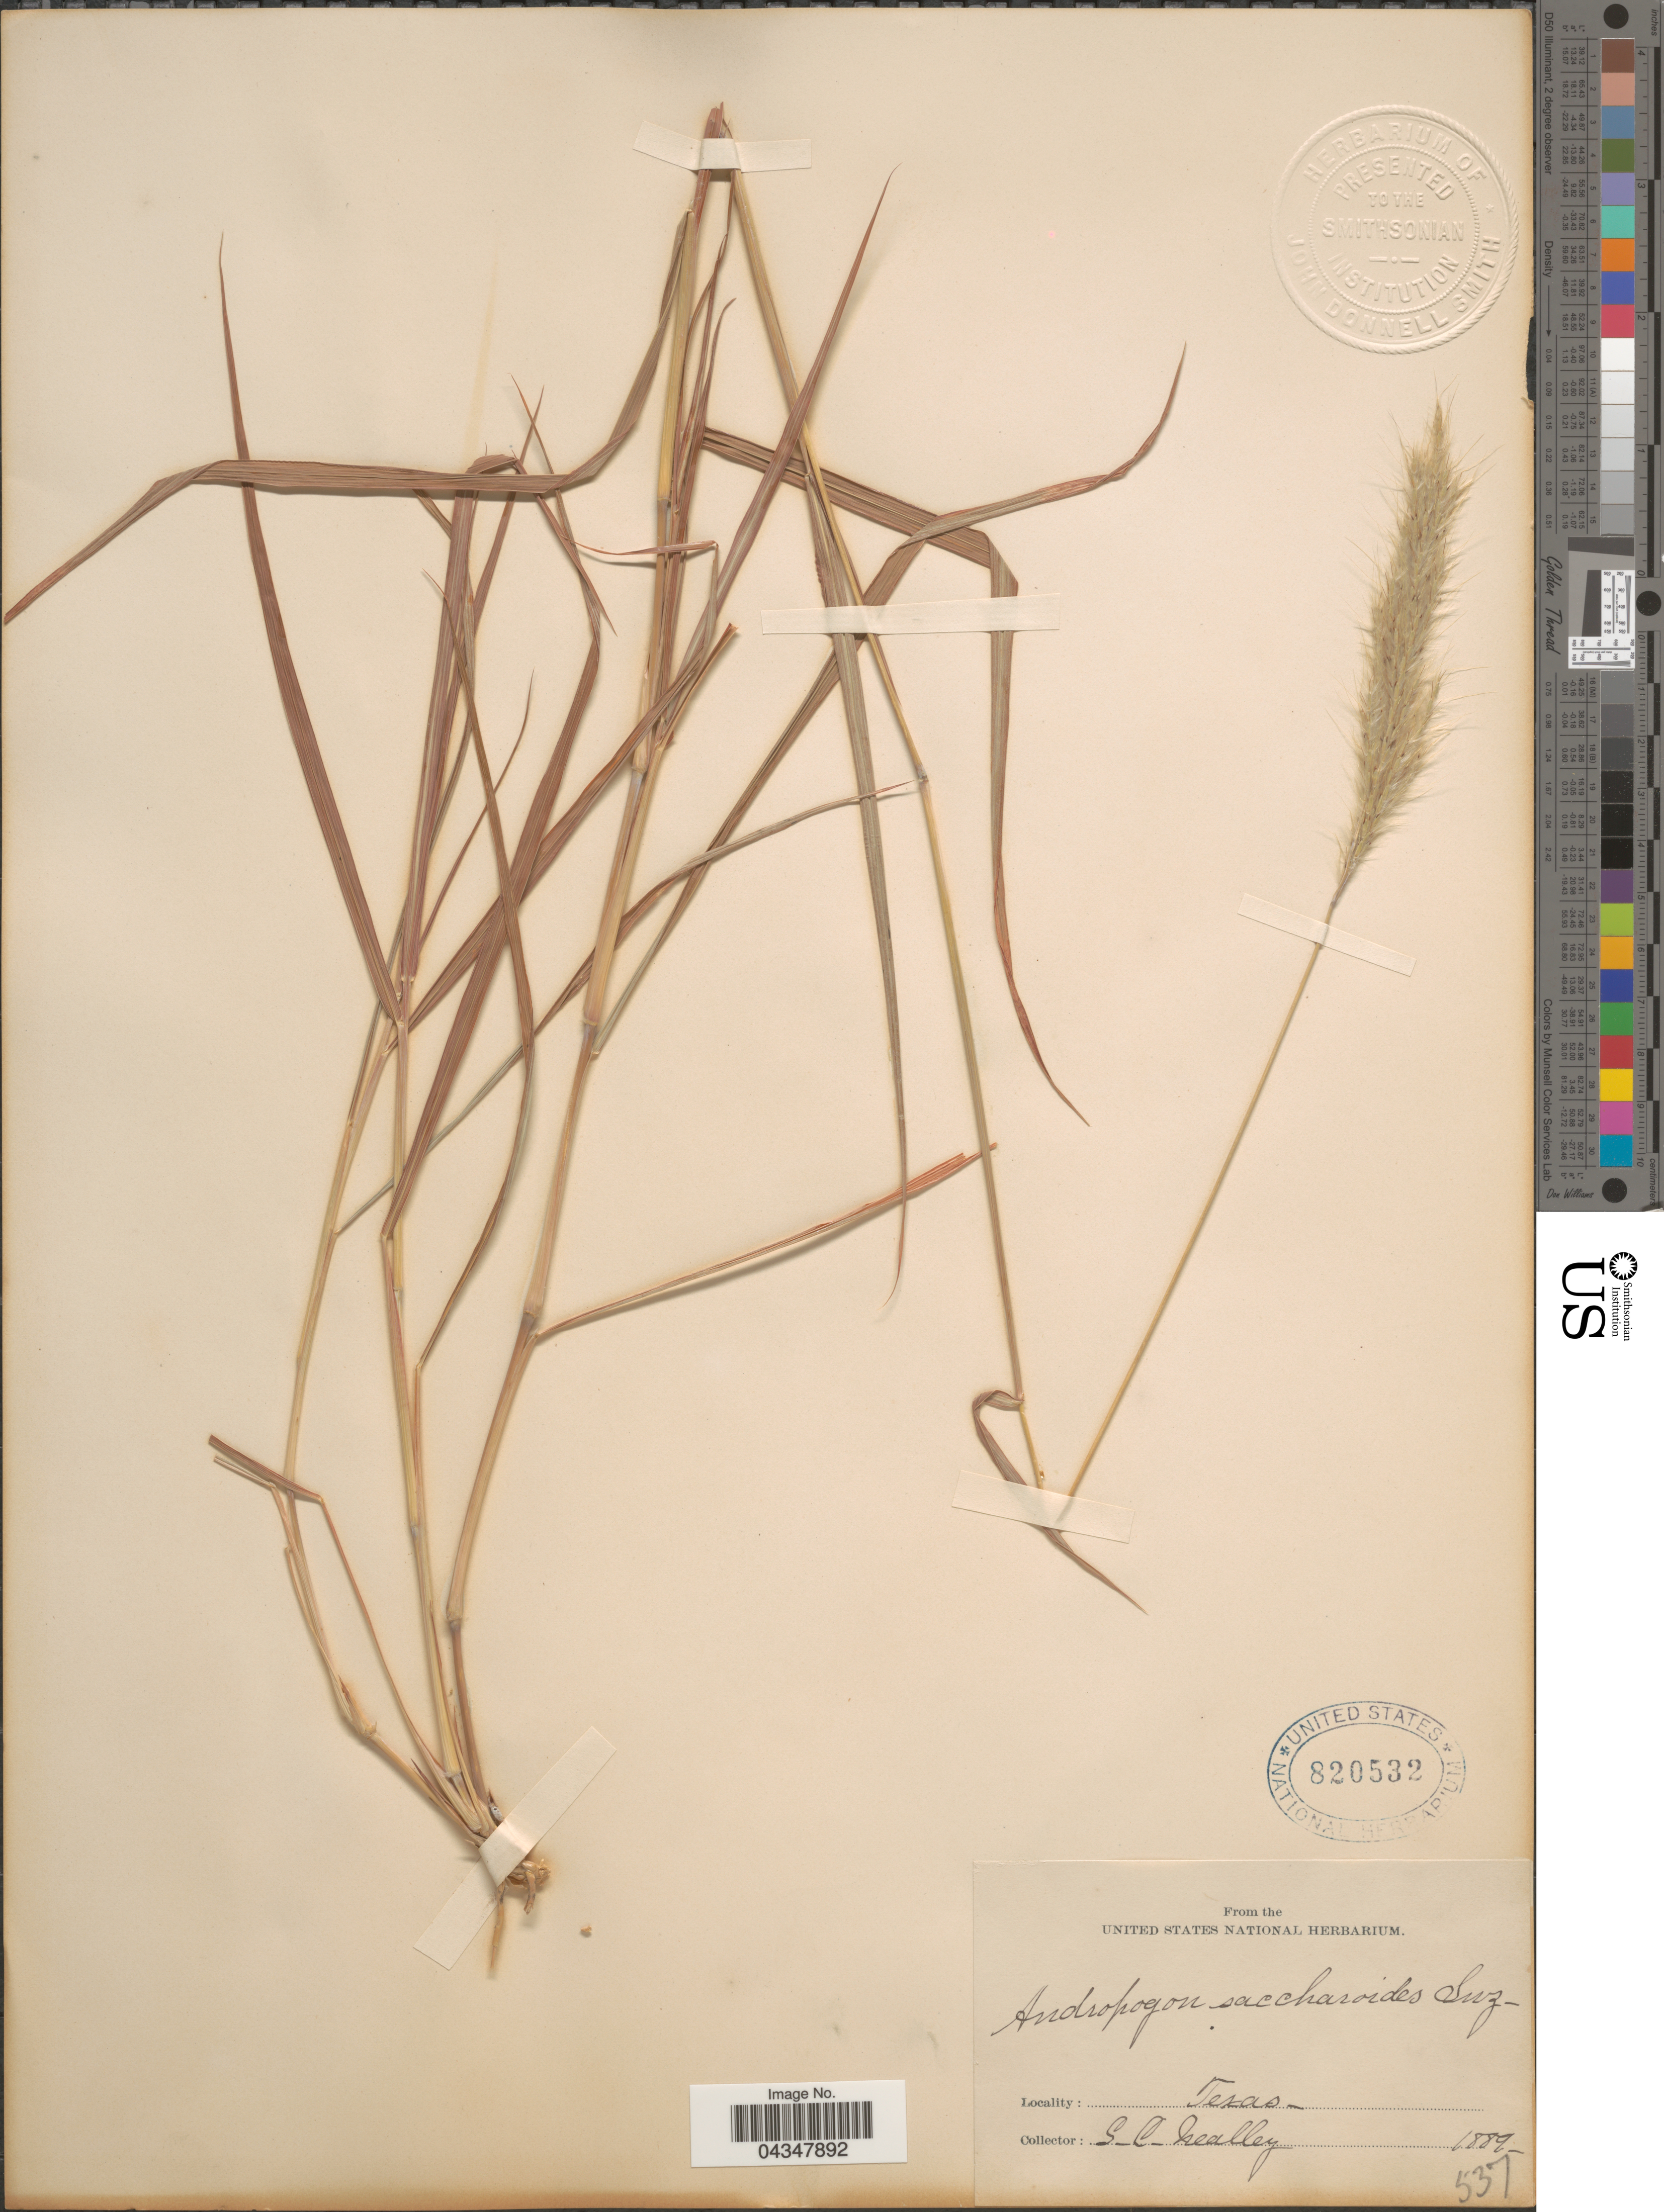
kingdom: Plantae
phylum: Tracheophyta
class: Liliopsida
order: Poales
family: Poaceae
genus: Bothriochloa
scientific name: Bothriochloa saccharoides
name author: (Sw.) Rydb.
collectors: G. C. Nealley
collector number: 537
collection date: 1889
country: United States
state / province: Texas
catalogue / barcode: US 820532